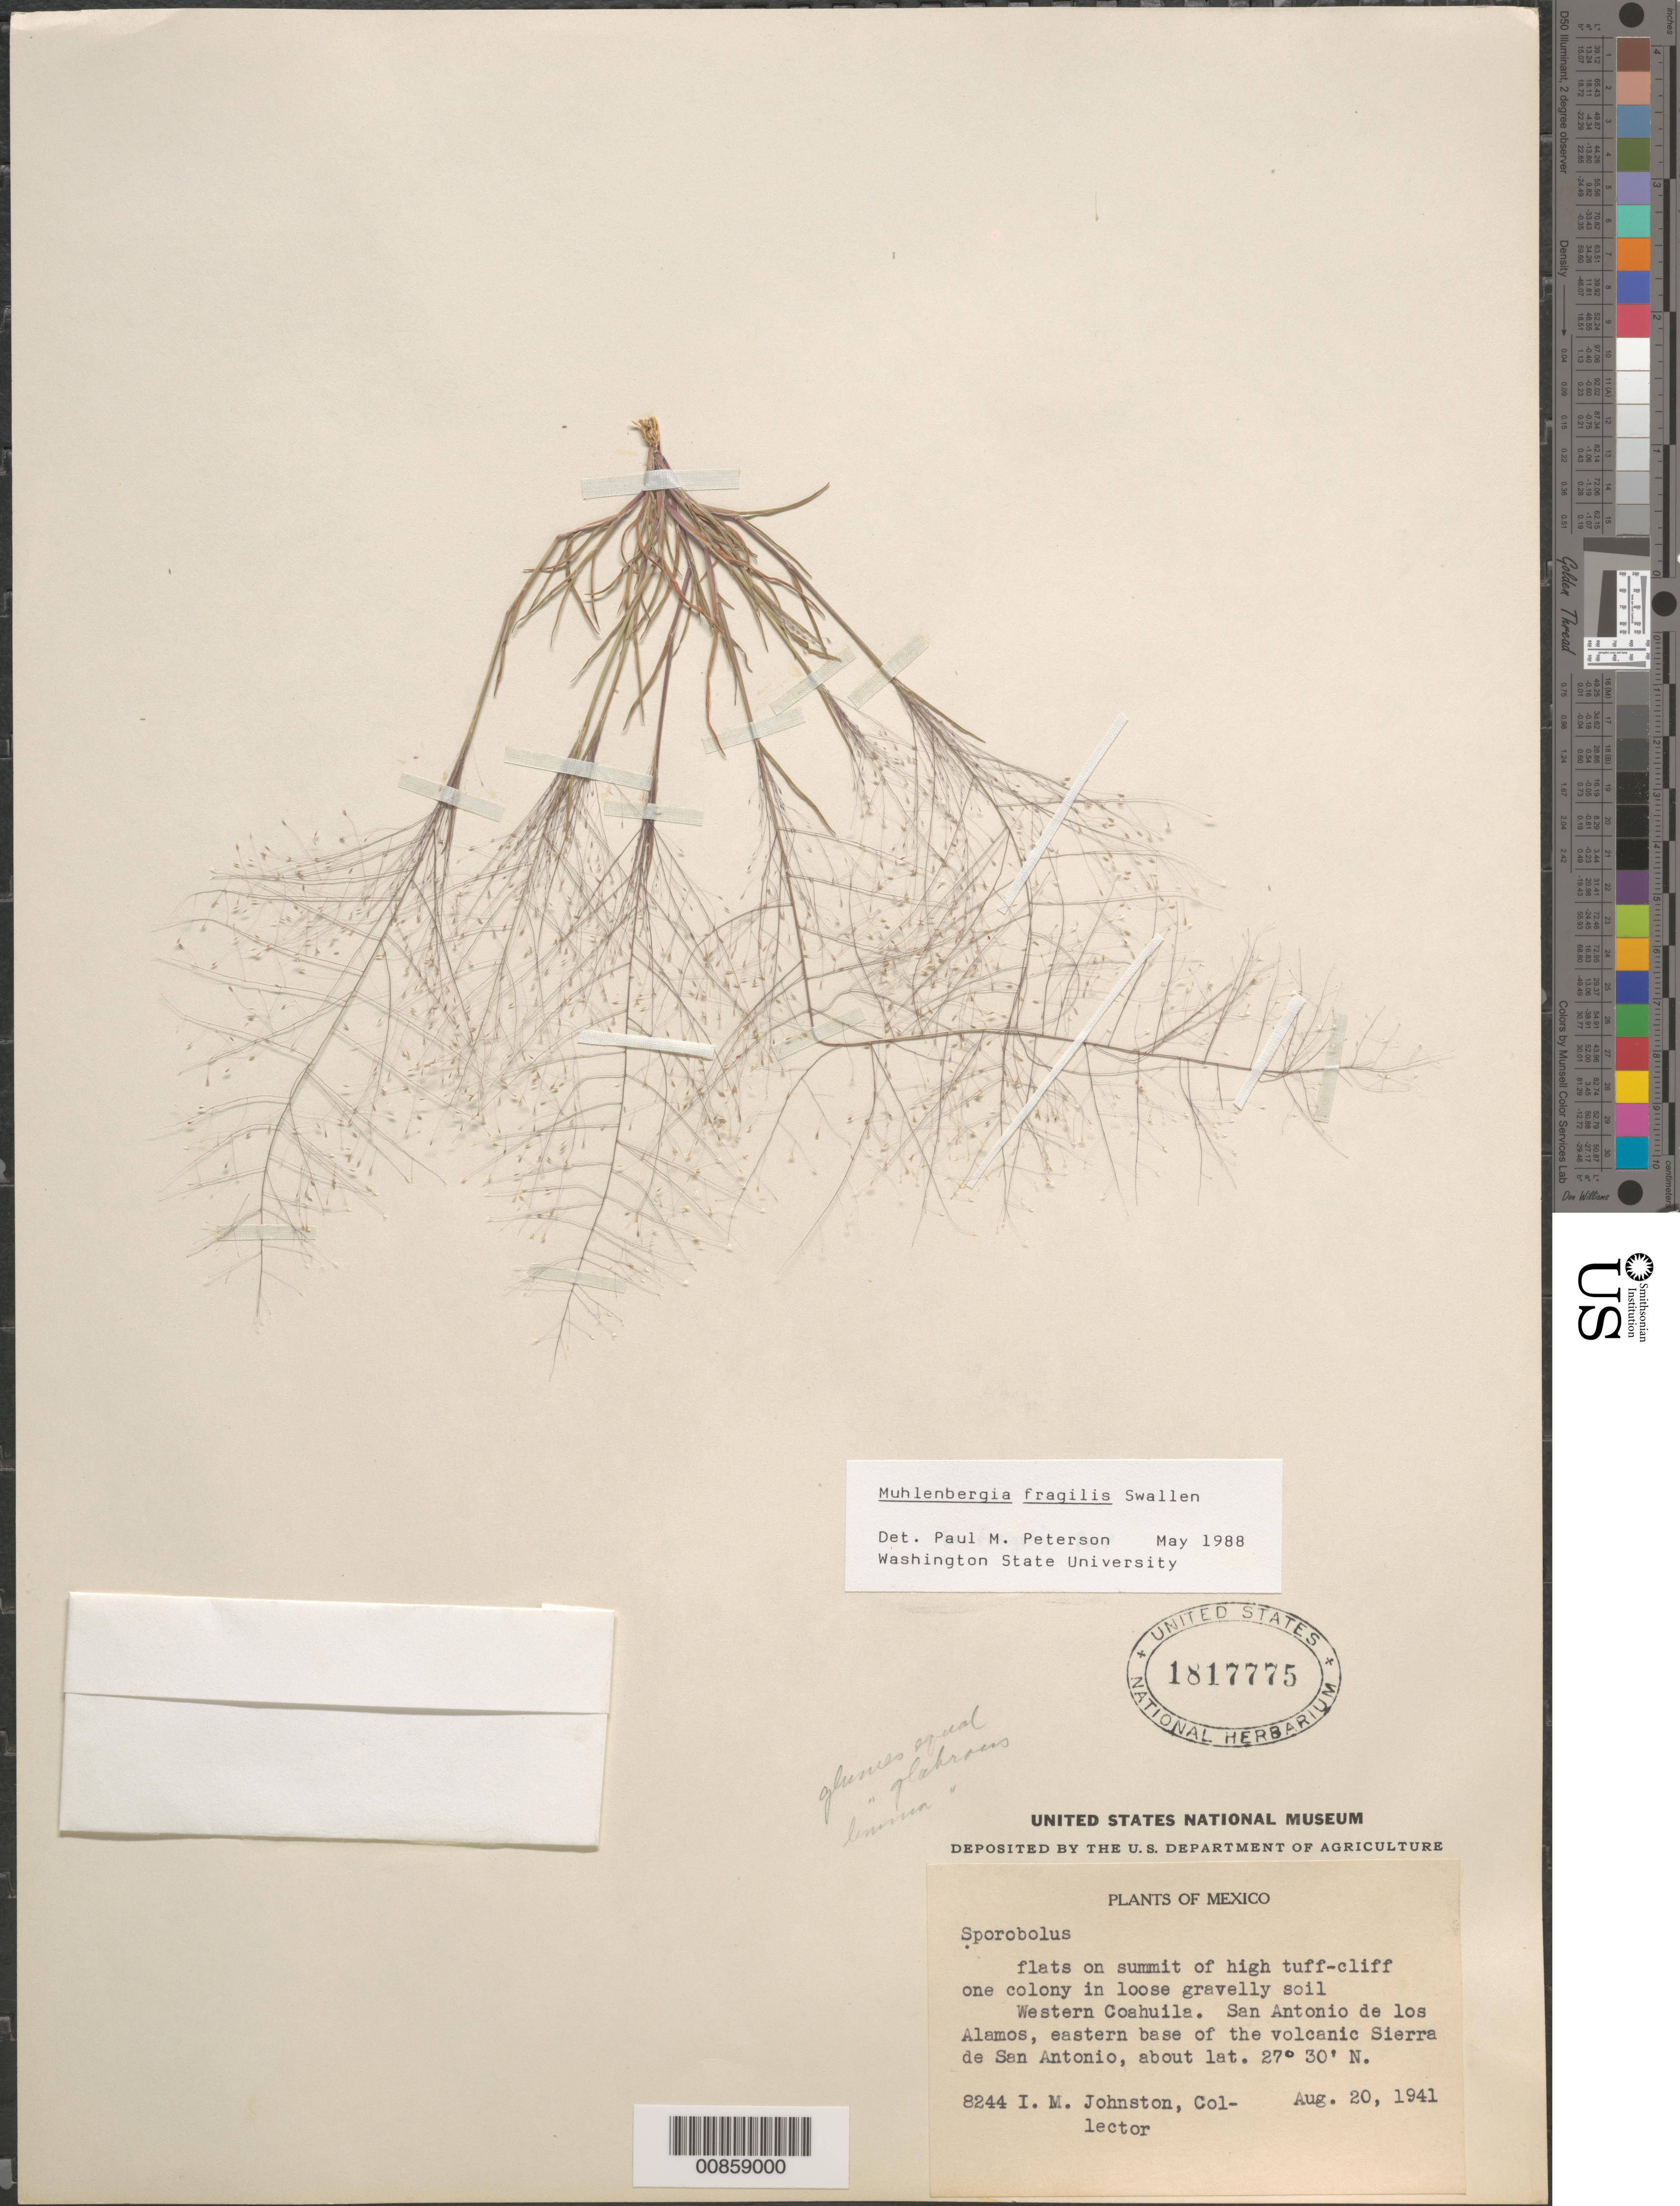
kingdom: Plantae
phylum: Tracheophyta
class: Liliopsida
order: Poales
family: Poaceae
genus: Muhlenbergia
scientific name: Muhlenbergia fragilis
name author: Swallen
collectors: I.M. Johnston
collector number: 8244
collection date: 1941-08-20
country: Mexico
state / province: Coahuila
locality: Western Coahuila. San Antonio de los Alamos, eastern base of the volcanic Sierra de San Antonio.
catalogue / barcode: US 1817775